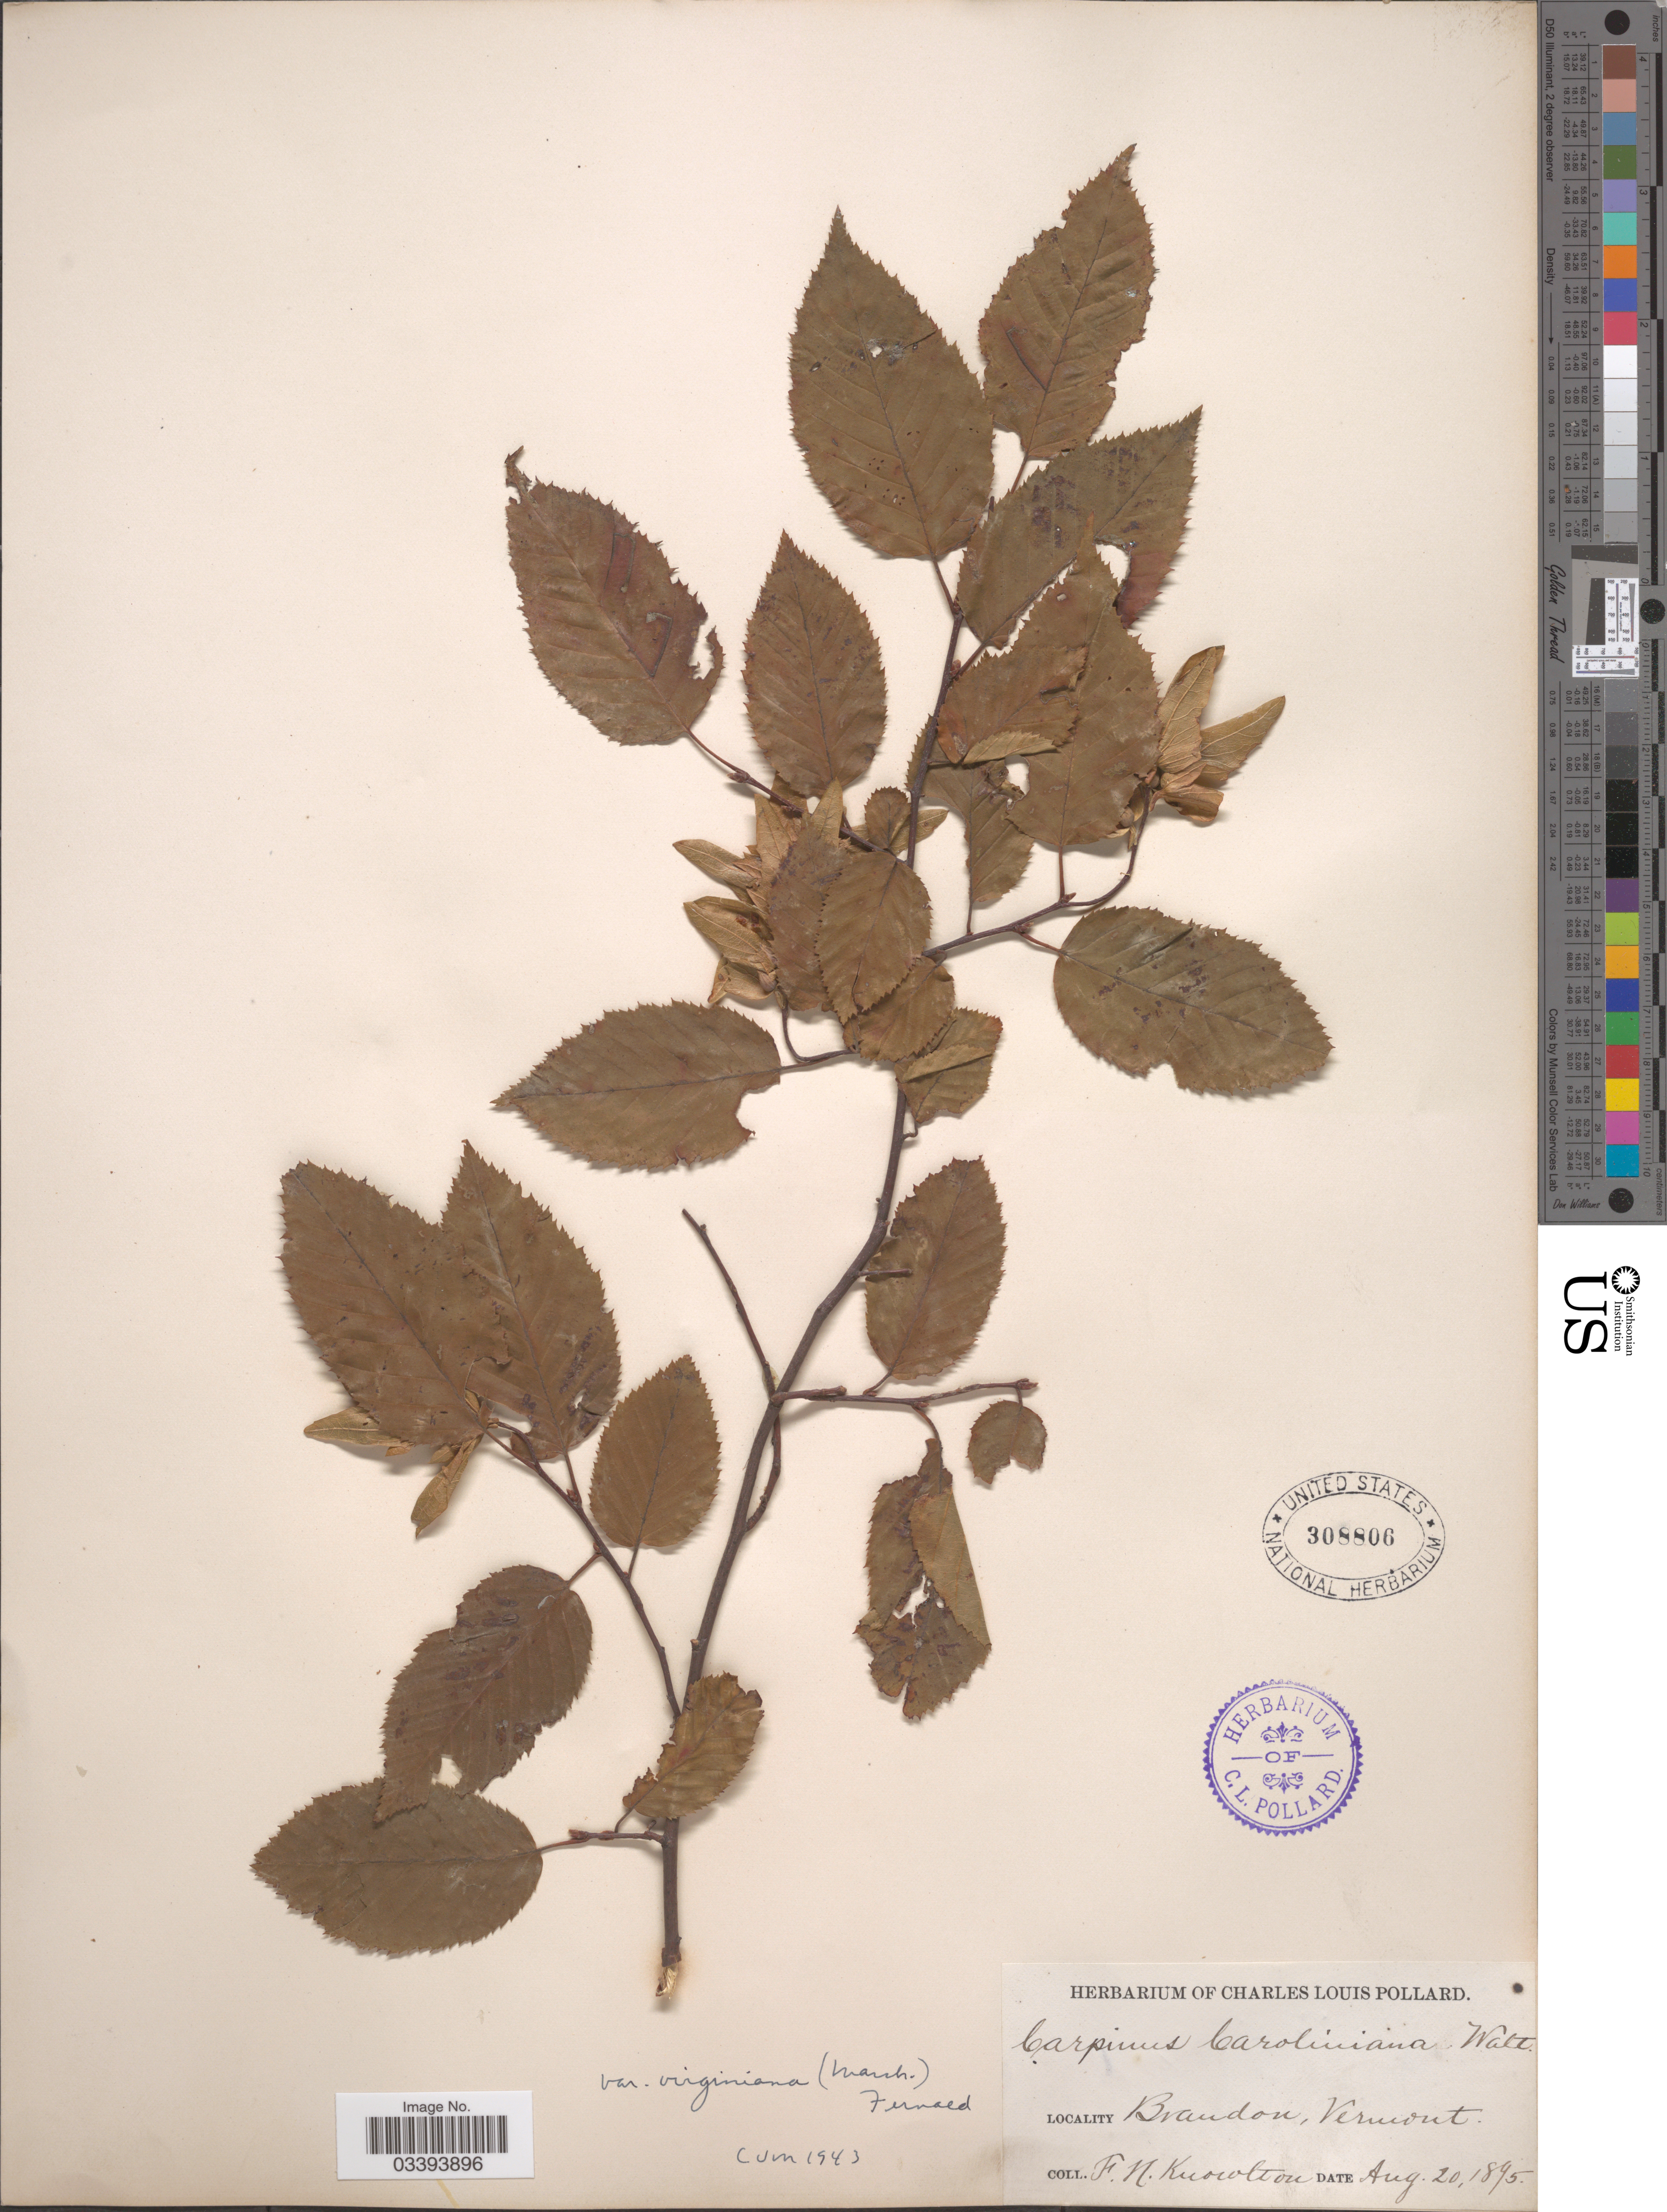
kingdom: Plantae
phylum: Tracheophyta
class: Magnoliopsida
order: Fagales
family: Betulaceae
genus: Carpinus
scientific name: Carpinus caroliniana subsp. virginiana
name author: (Marshall) Furlow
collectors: F. H. Knowlton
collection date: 1895-08-20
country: United States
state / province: Vermont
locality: Brandon.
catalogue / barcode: US 308806